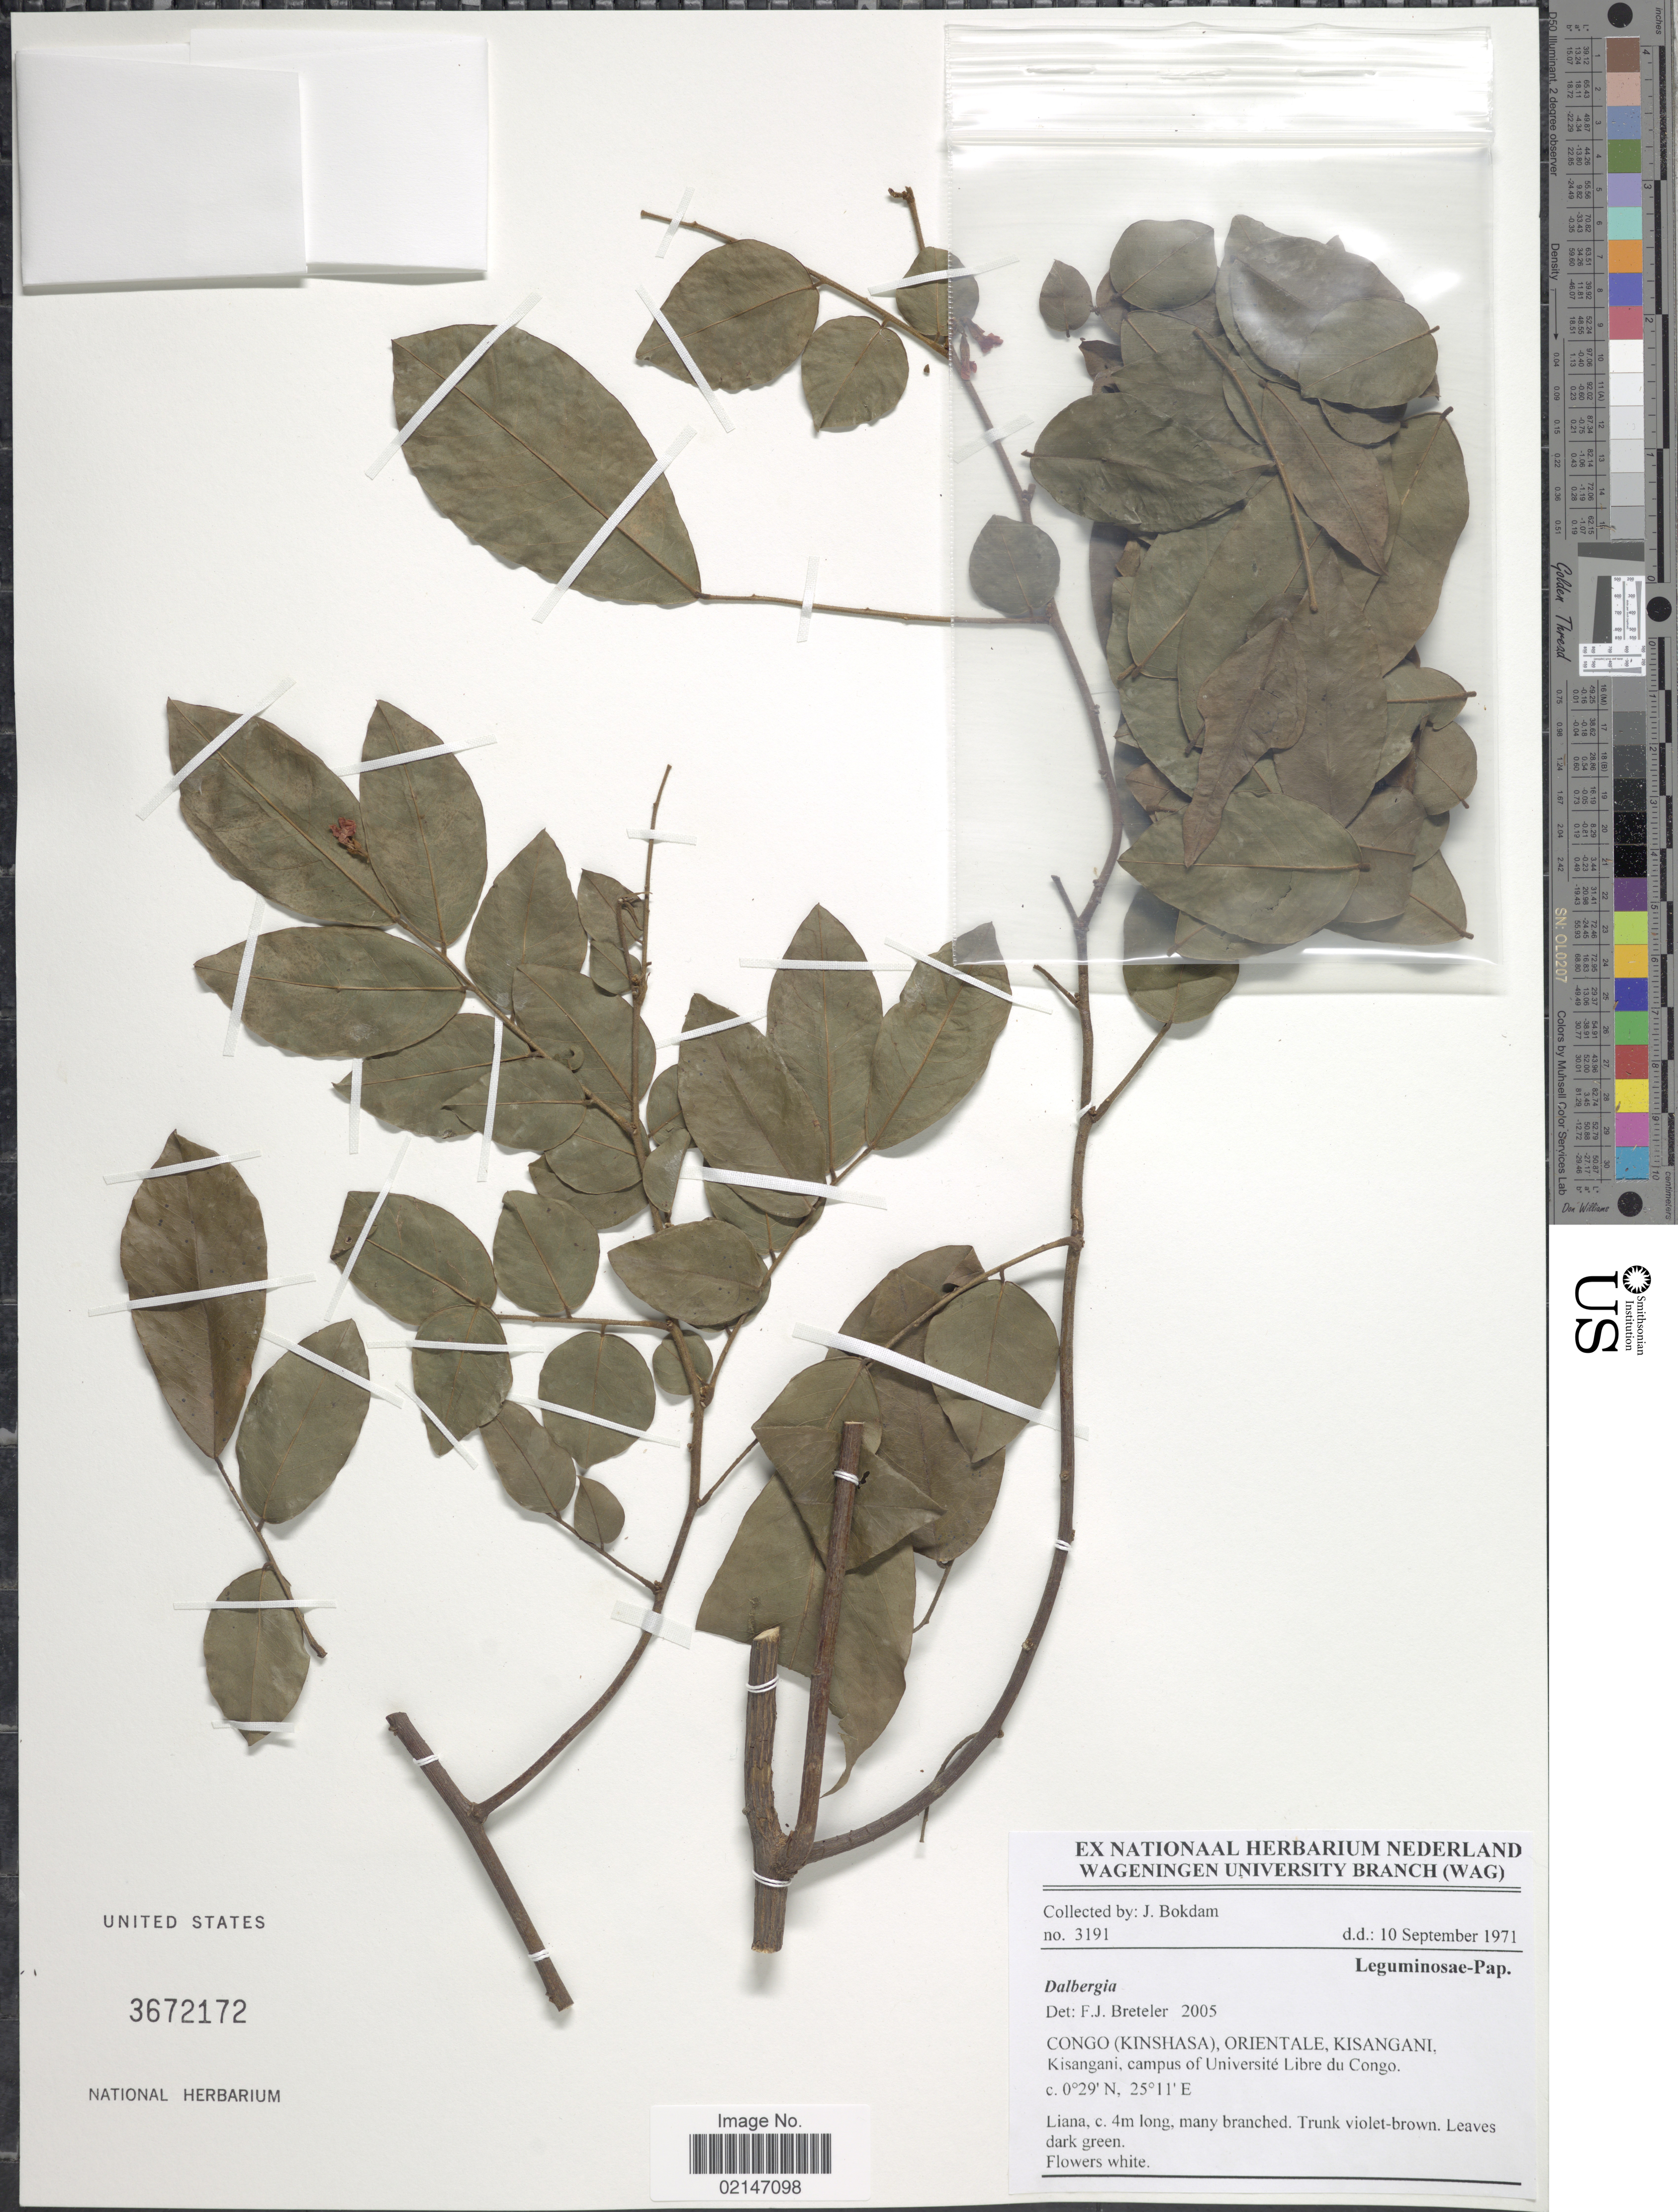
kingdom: Plantae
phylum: Tracheophyta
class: Magnoliopsida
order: Fabales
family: Fabaceae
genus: Dalbergia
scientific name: Dalbergia sp.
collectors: J. Bokdam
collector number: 3191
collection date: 1971-09-10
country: Congo, Democratic Republic of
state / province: Kinshasa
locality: Congo, Orientale, Kisangani, Kisangani, campus of Universite Libre du Congo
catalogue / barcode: US 3672172